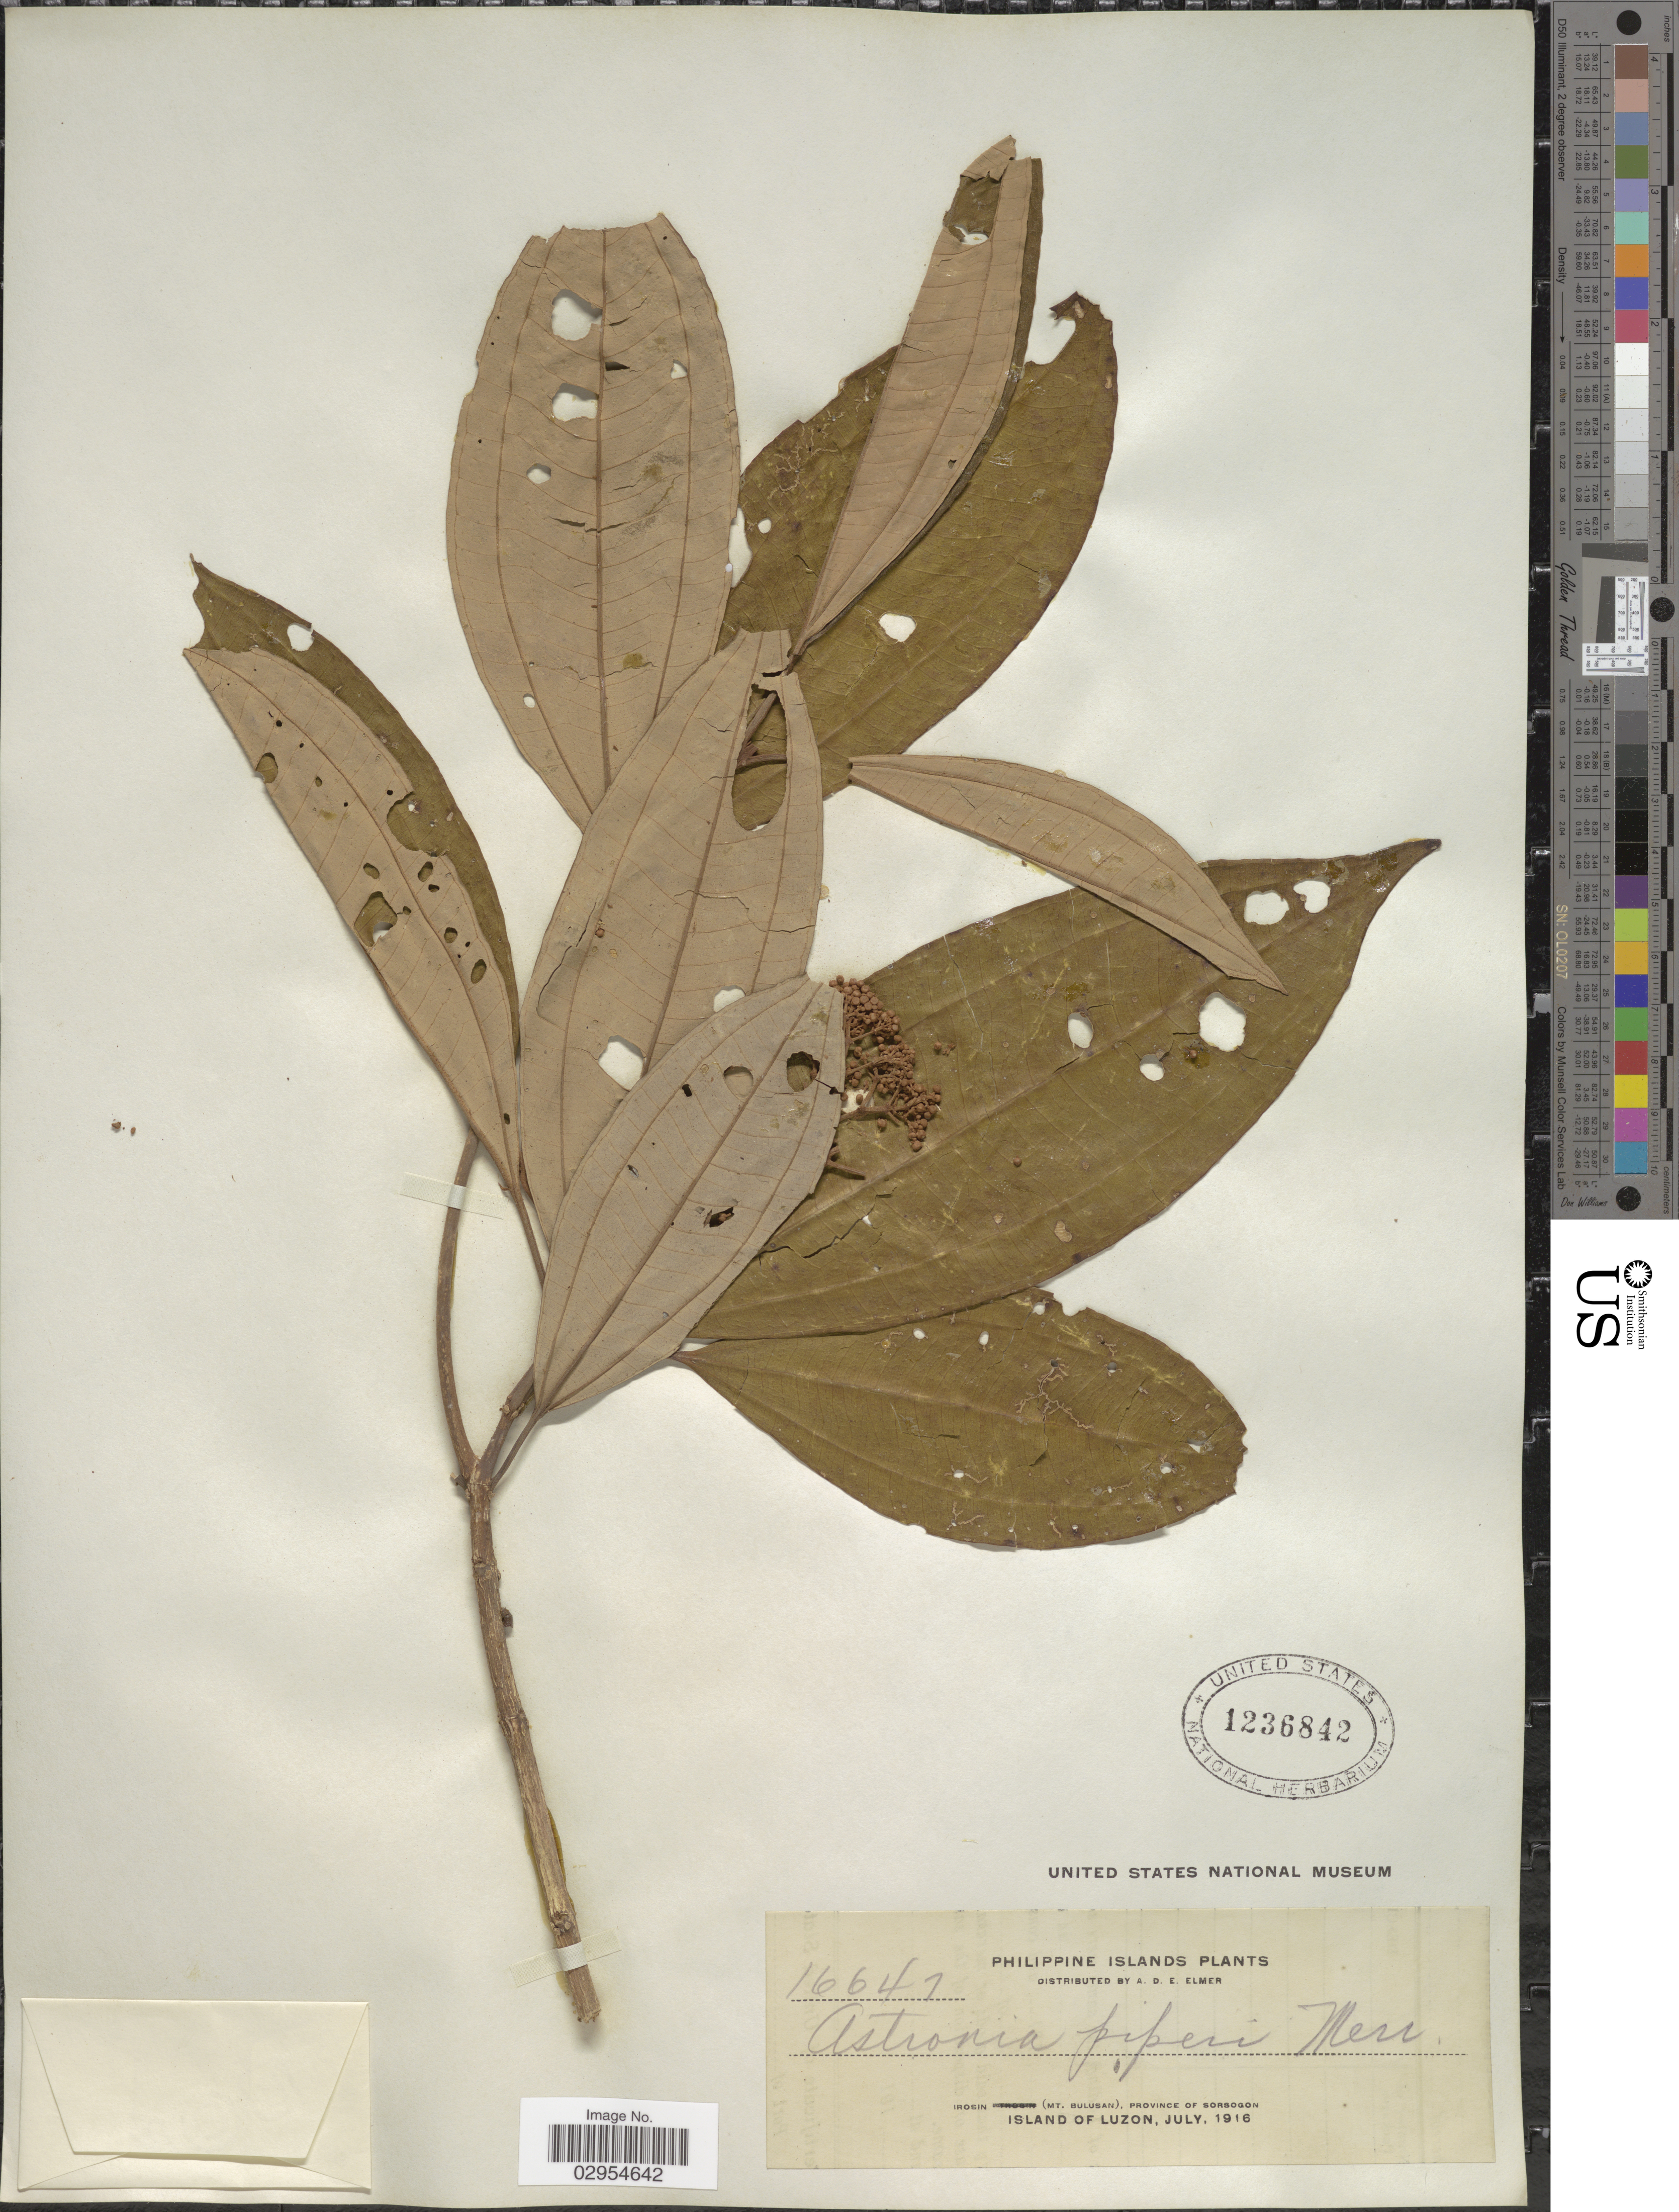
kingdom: Plantae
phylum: Tracheophyta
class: Magnoliopsida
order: Myrtales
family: Melastomataceae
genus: Astronia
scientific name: Astronia piperi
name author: Merr.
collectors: A. D. E. Elmer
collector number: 16647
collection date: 1916-07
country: Philippines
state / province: Bicol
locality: Irosin (Mt. Bulusan), Province of Sorsogon. Island of Luzon.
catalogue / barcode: US 1236842